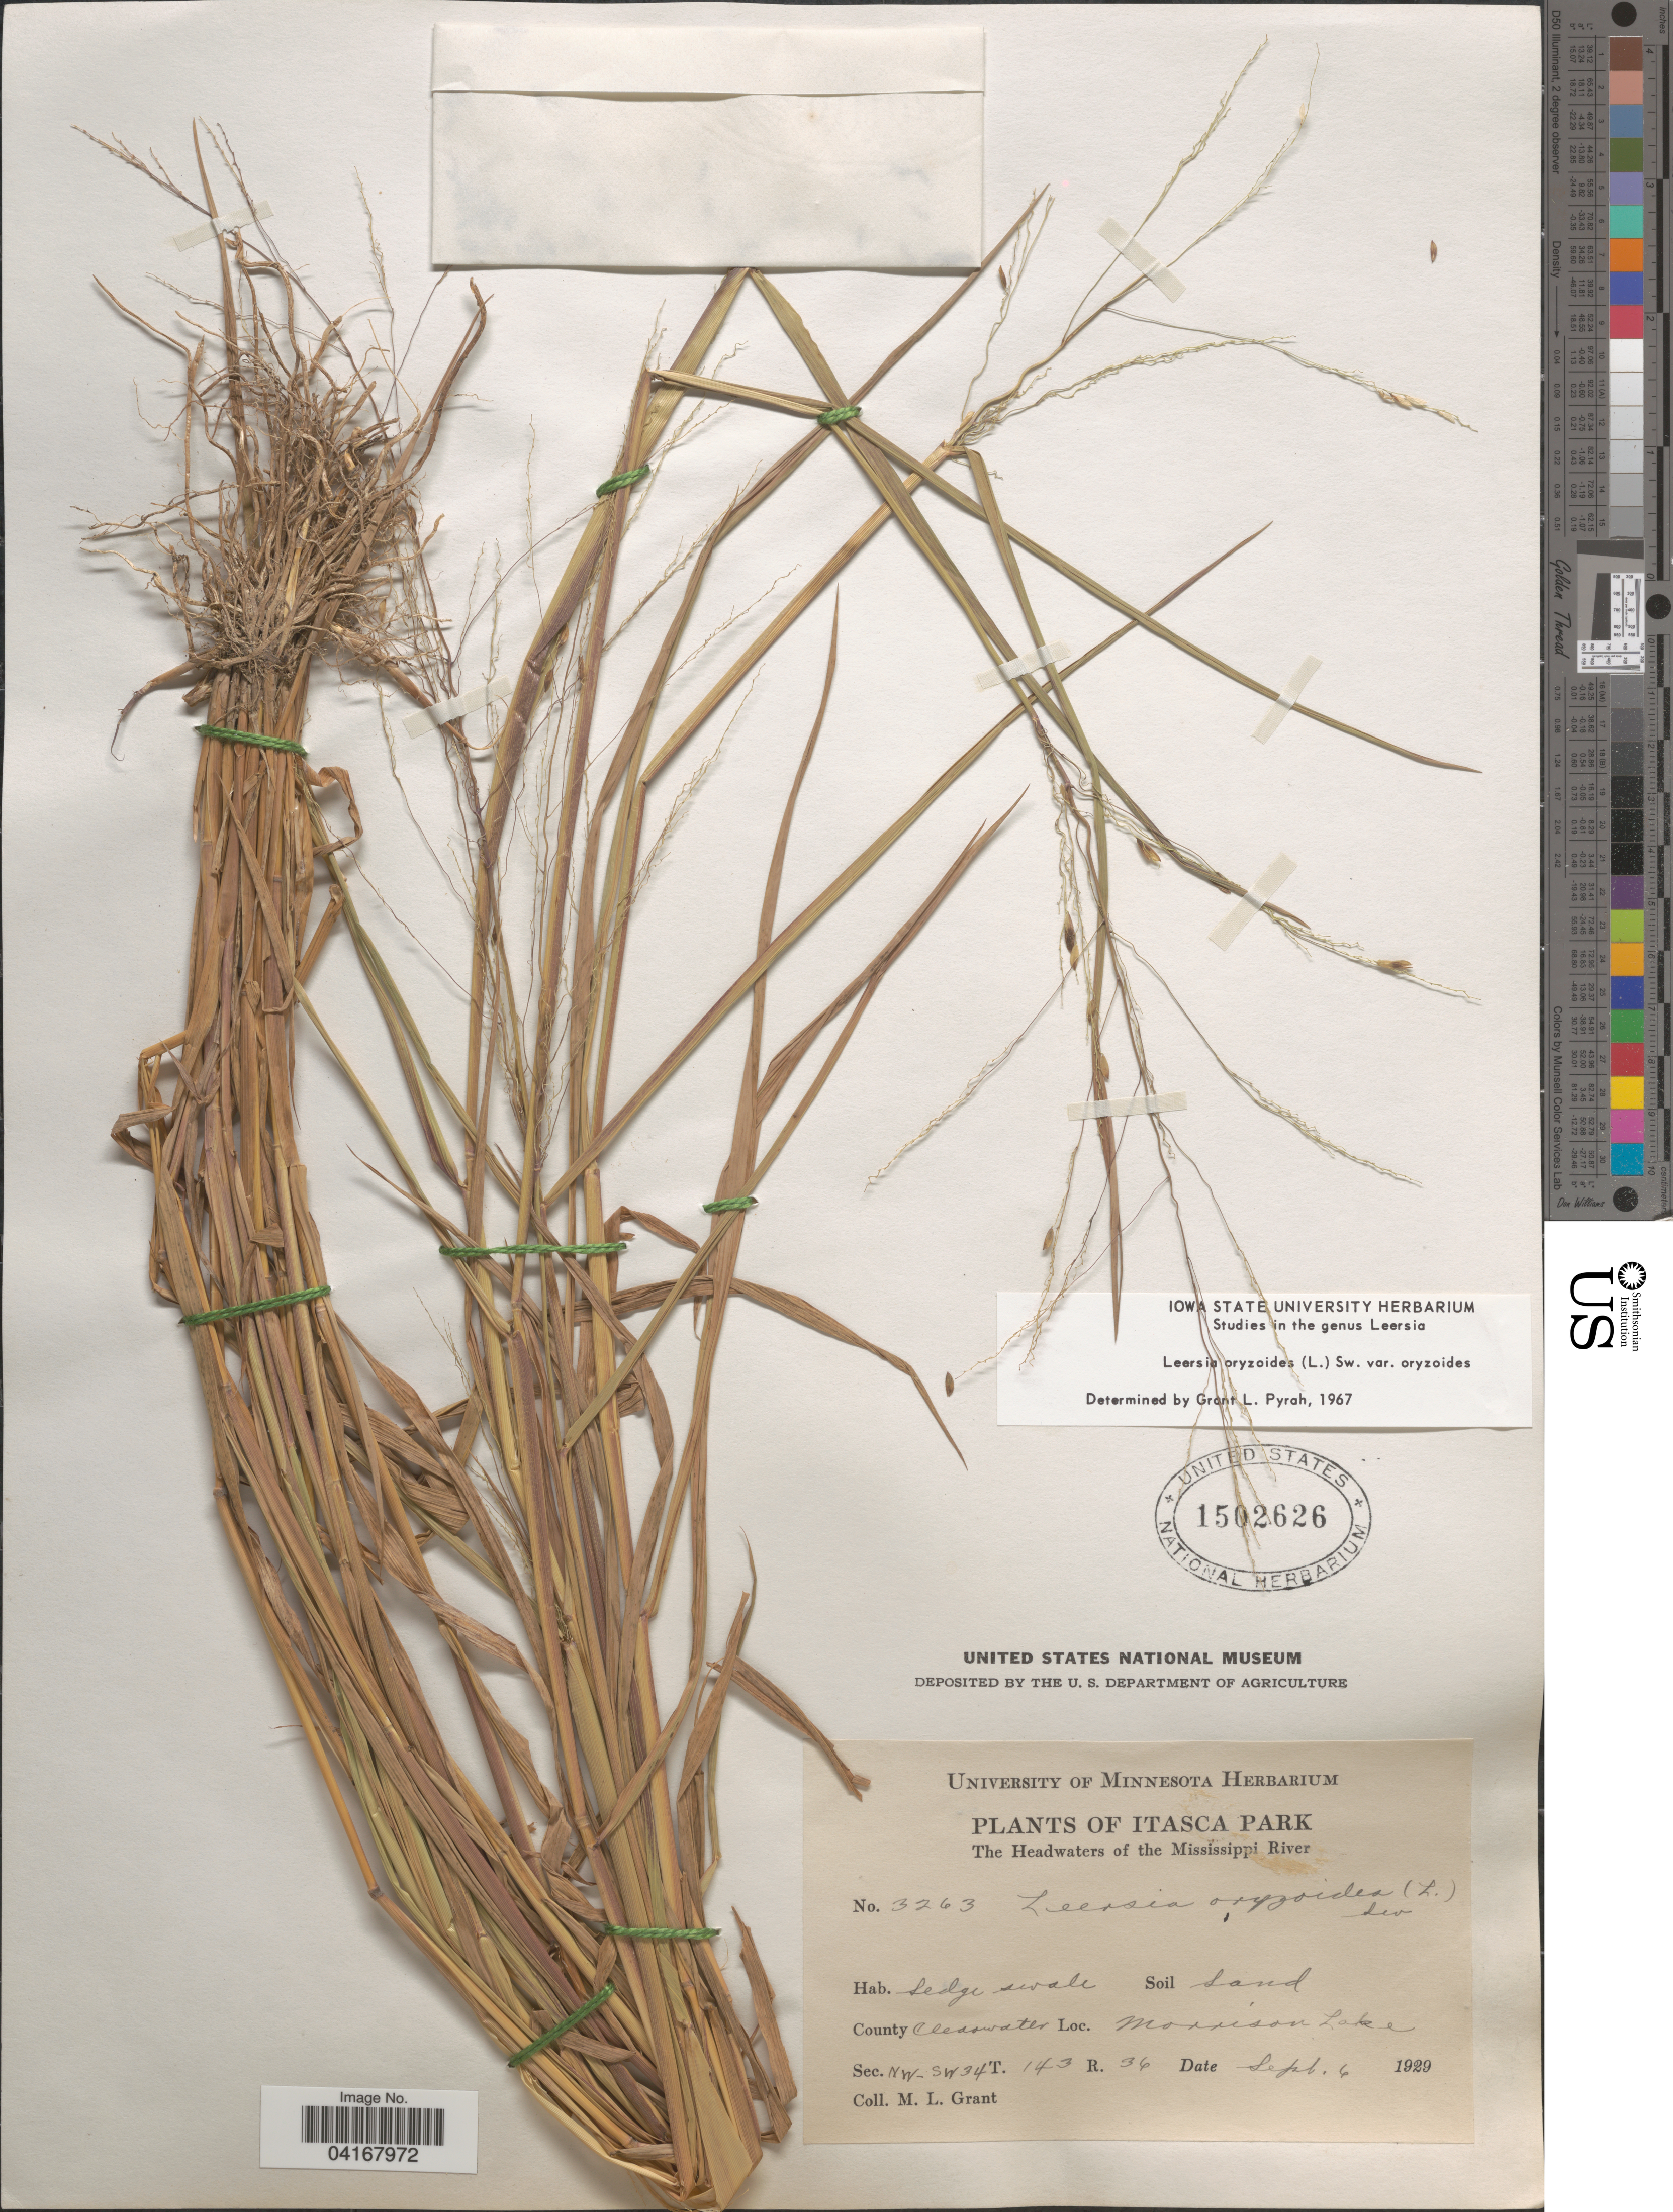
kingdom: Plantae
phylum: Tracheophyta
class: Liliopsida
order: Poales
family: Poaceae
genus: Leersia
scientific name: Leersia oryzoides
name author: (L.) Sw.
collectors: M. L. Grant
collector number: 3263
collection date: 1929-09-06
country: United States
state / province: Minnesota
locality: Itasca Park. The Headwaters of the Mississippi River. County Clearwater. Morrison Lake. Sec. NW-SW34 T. 143 R. 36.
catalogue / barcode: US 1502626